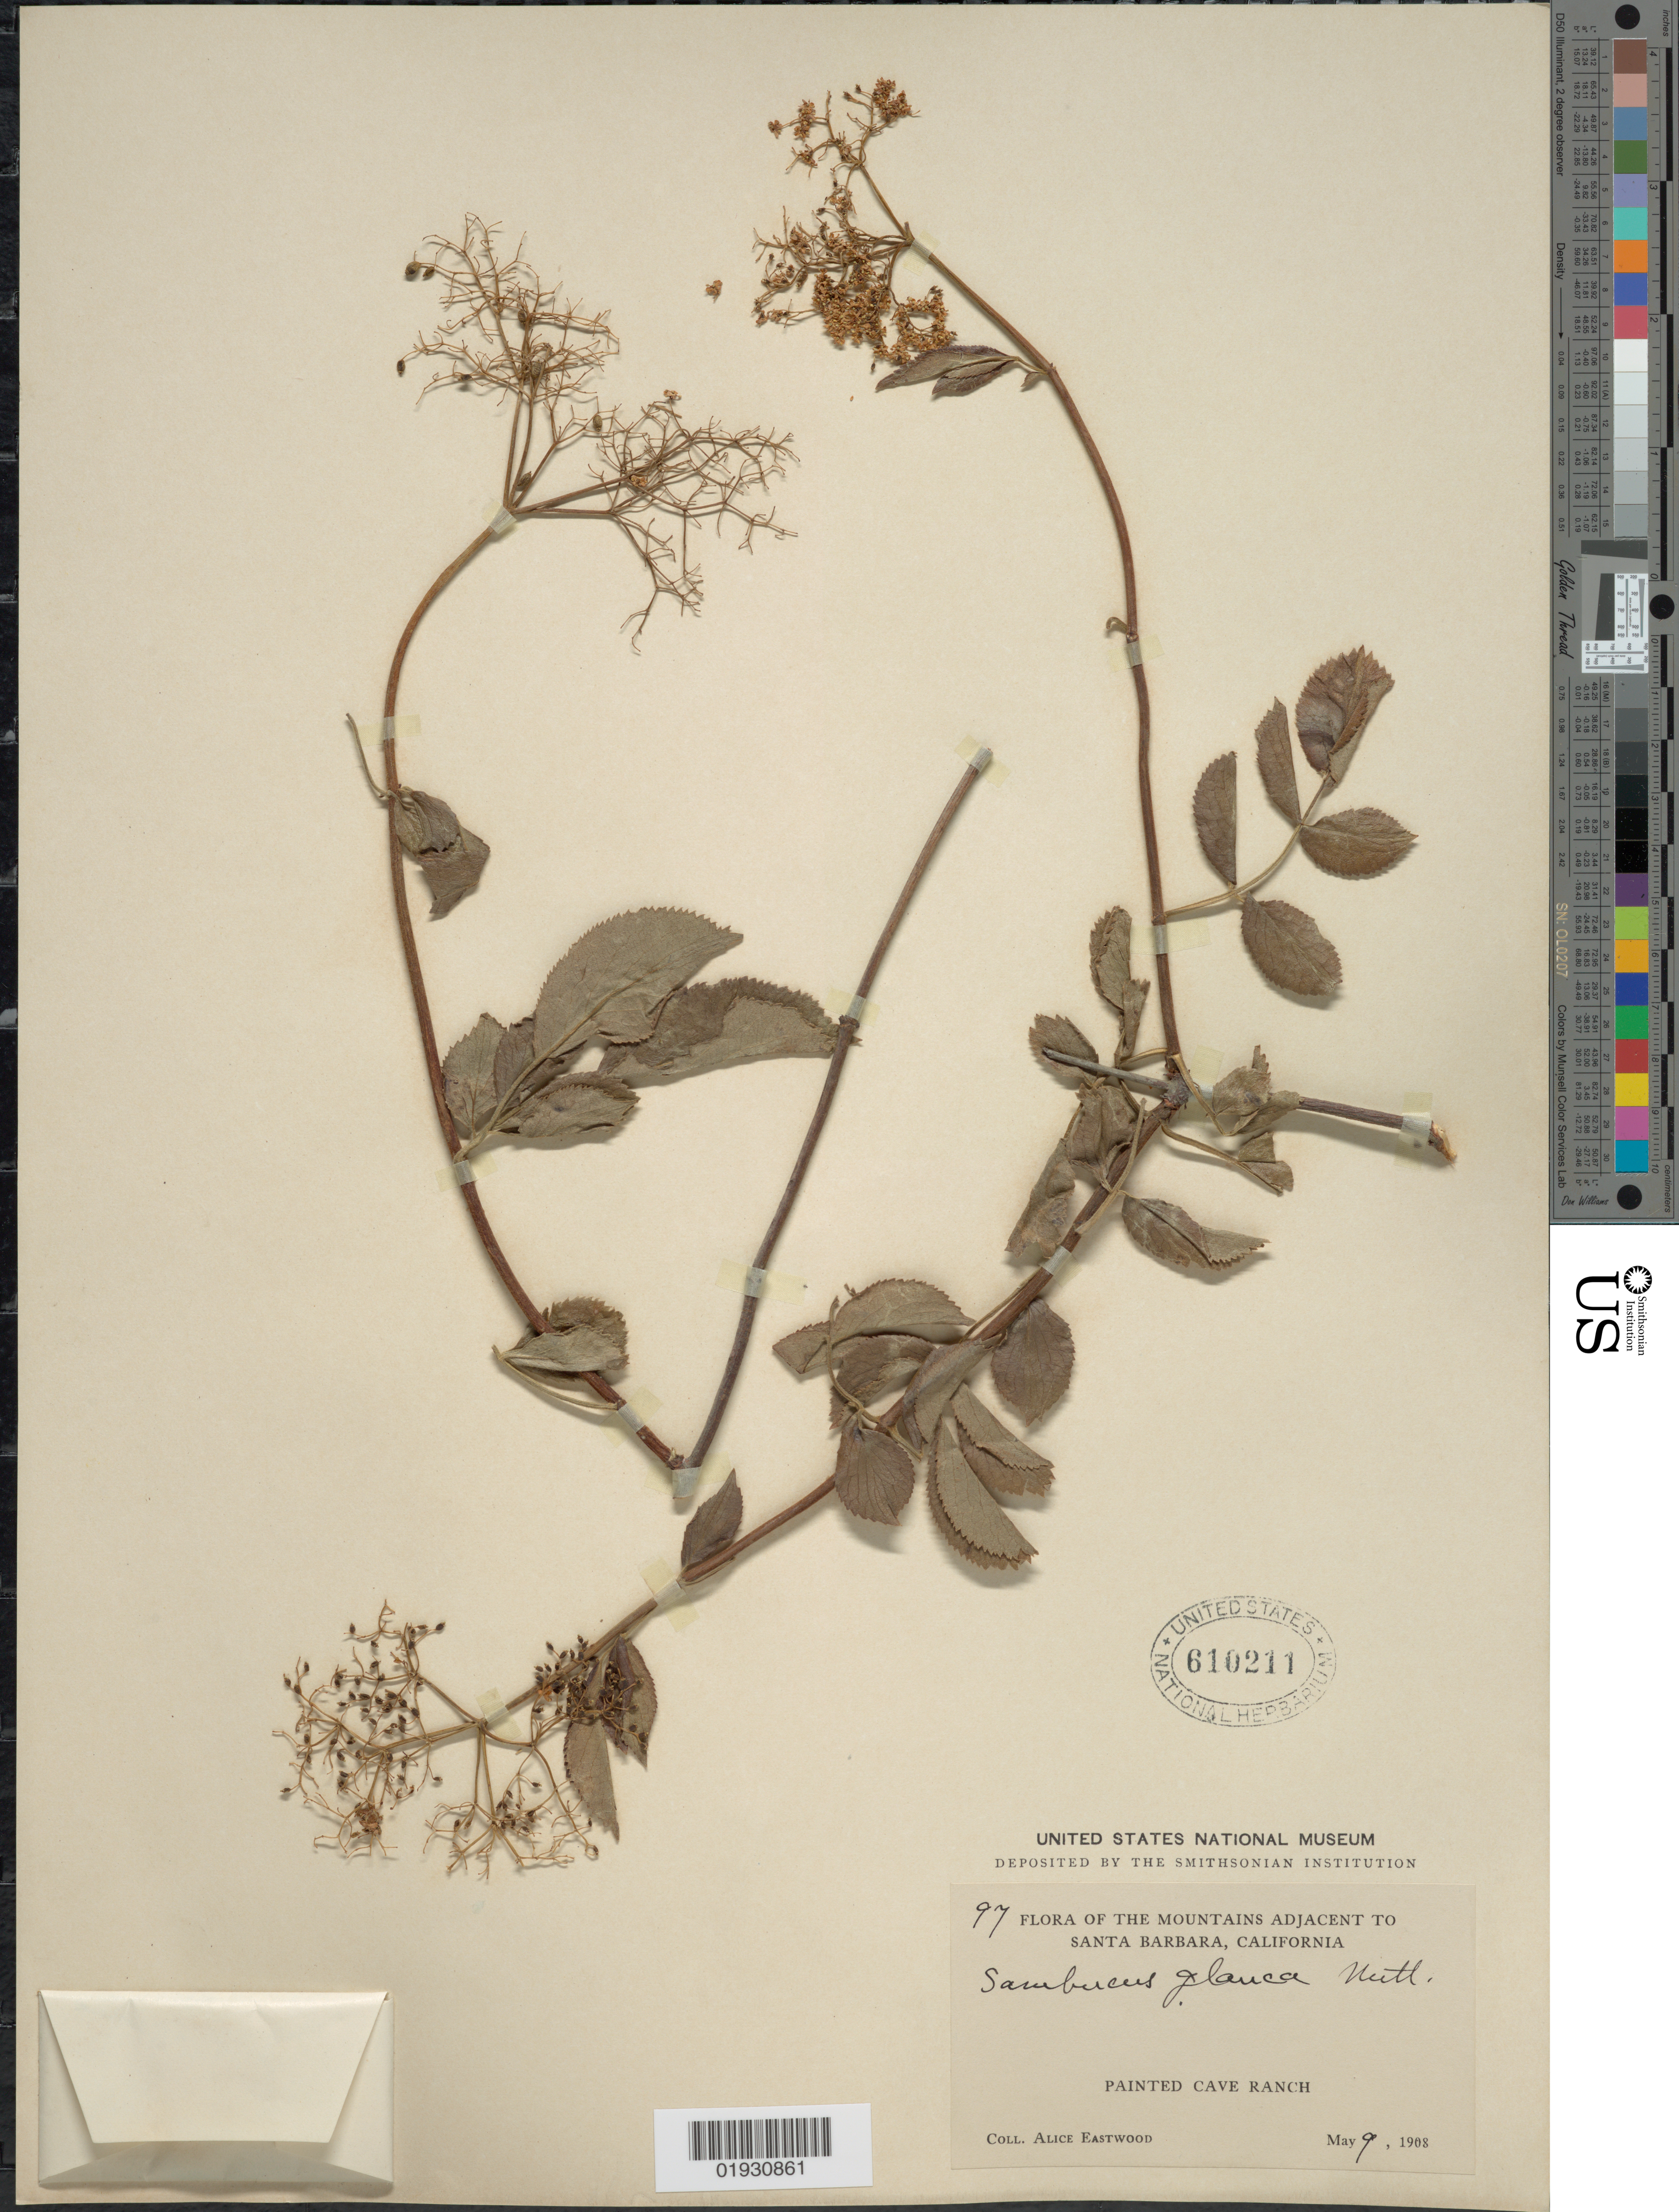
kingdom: Plantae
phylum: Tracheophyta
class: Magnoliopsida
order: Dipsacales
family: Viburnaceae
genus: Sambucus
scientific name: Sambucus cerulea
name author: Raf.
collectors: A. Eastwood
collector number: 97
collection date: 1908-05-09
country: United States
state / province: California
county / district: Santa Barbara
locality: Mountains Adjacent to Santa Barbara. Painted Cave Ranch.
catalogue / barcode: US 610211